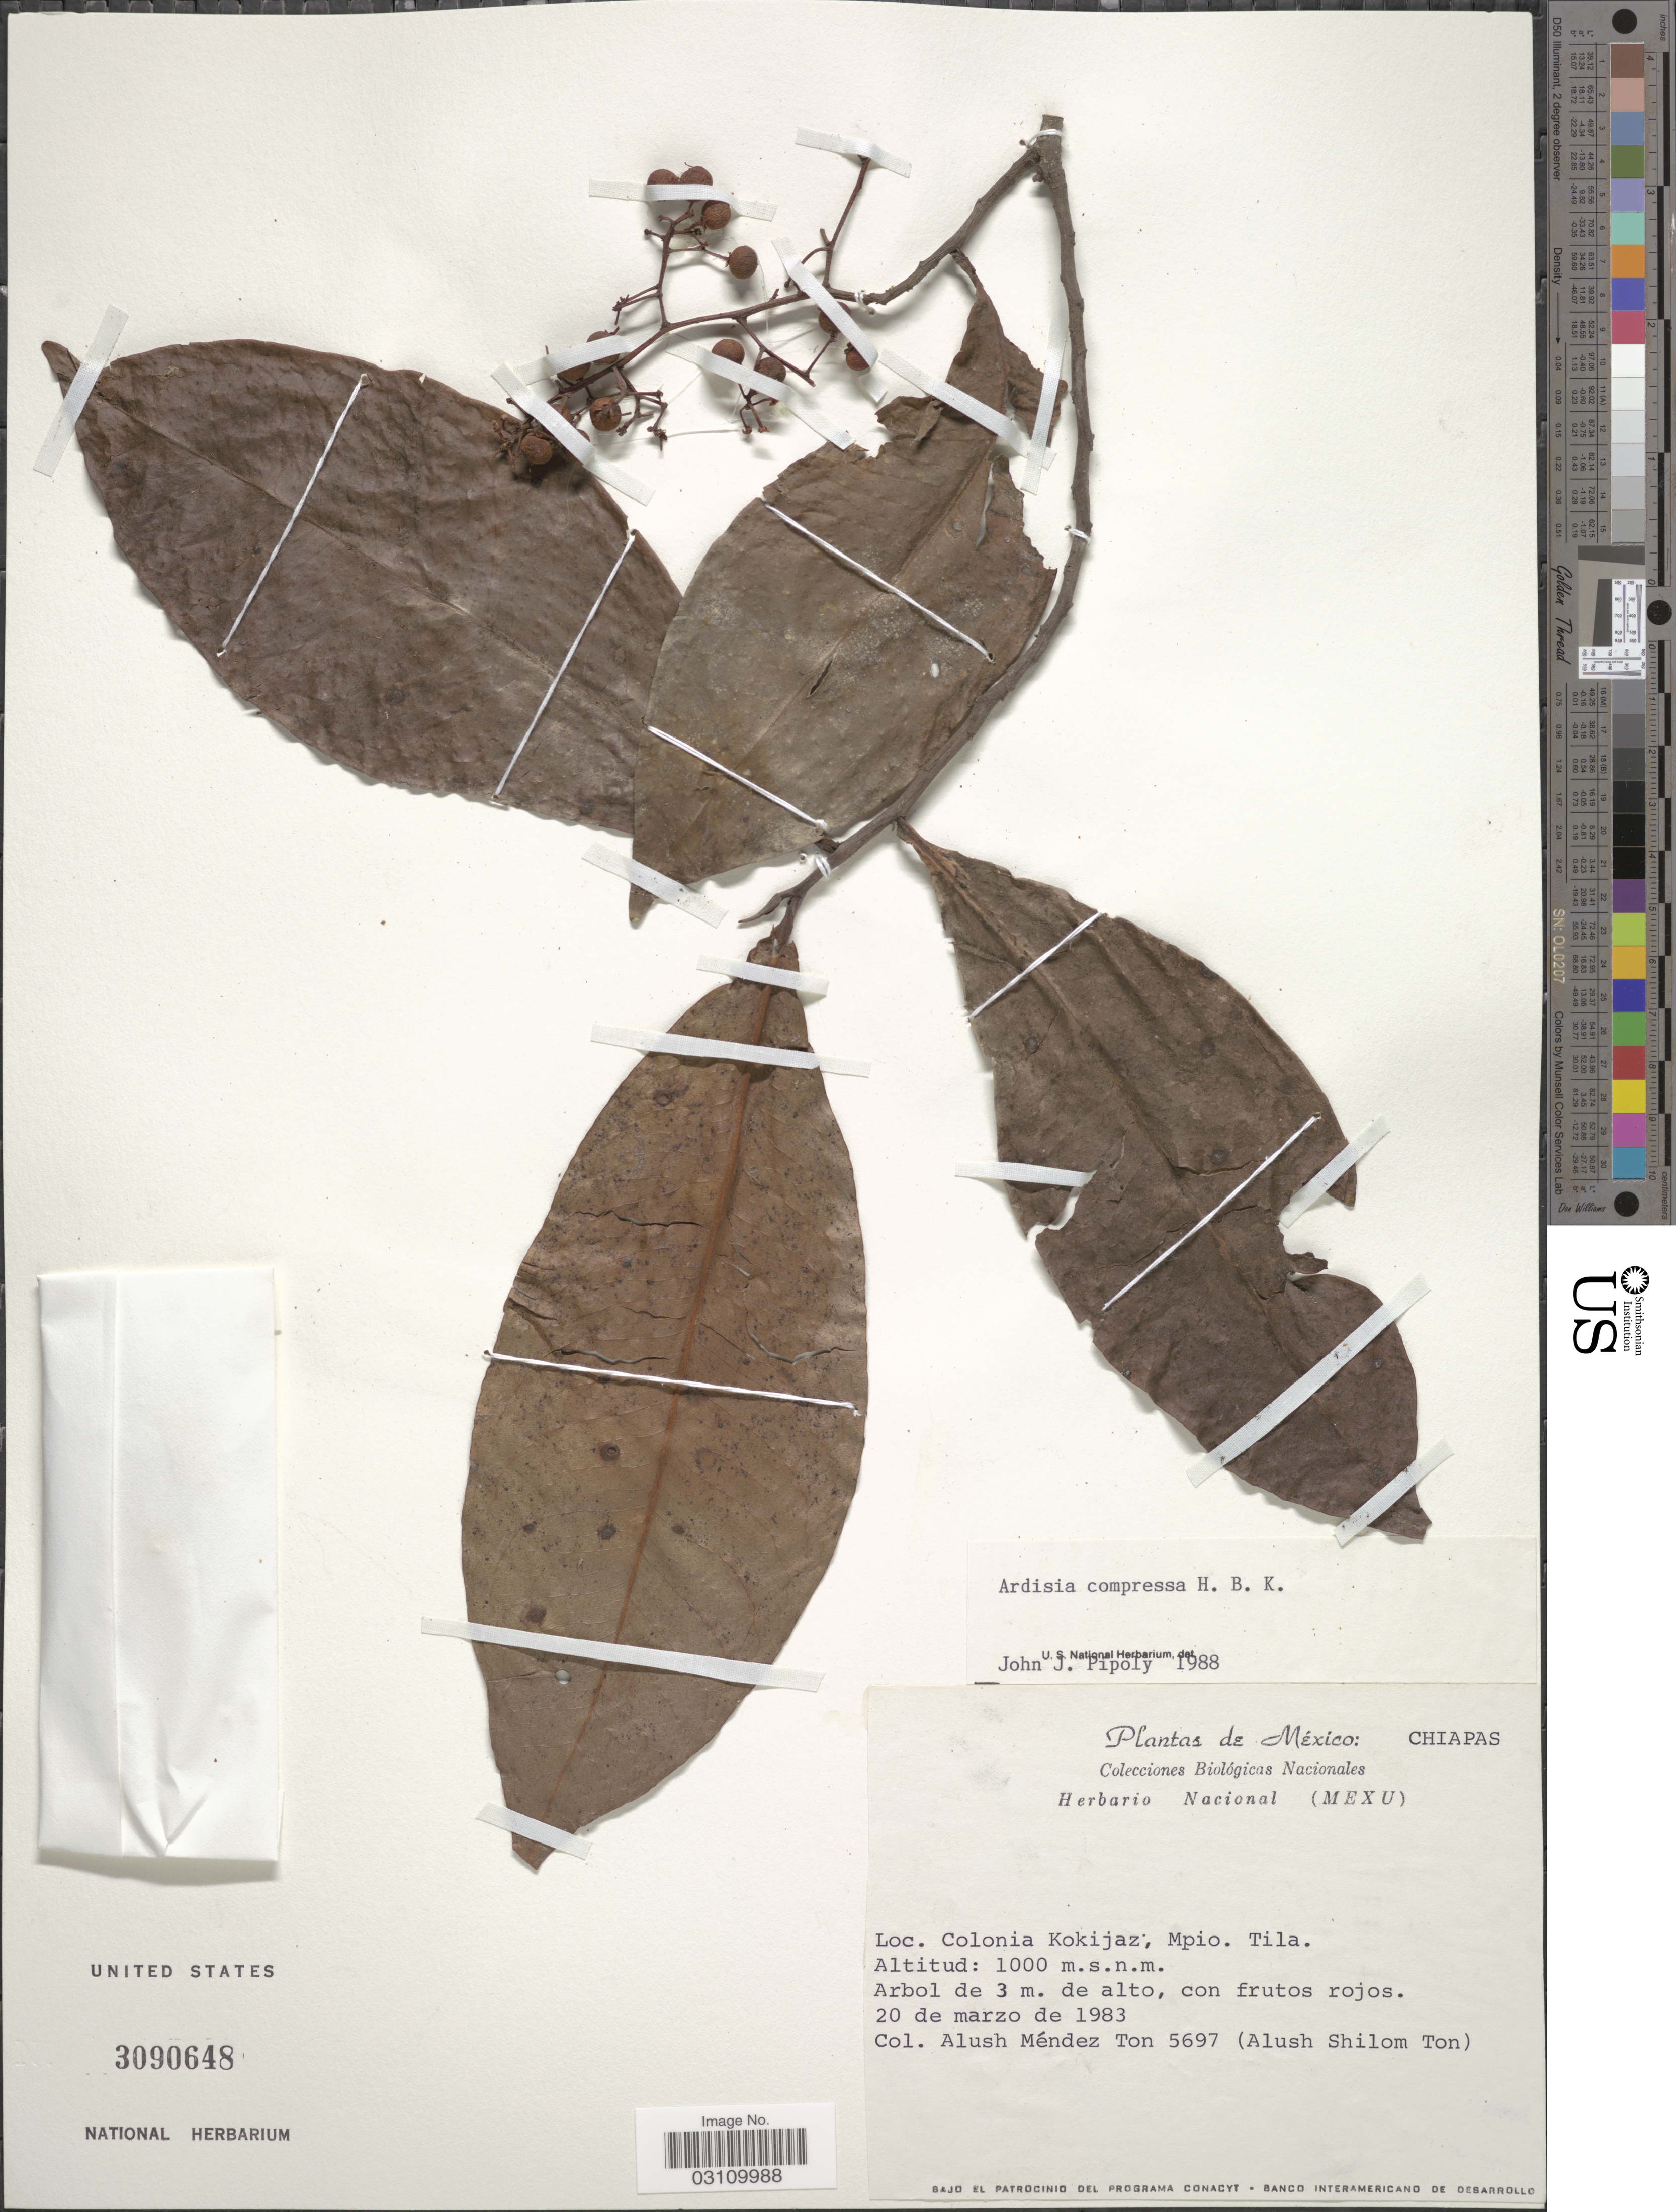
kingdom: Plantae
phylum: Tracheophyta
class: Magnoliopsida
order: Ericales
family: Primulaceae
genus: Ardisia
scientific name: Ardisia compressa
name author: Kunth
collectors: A. Méndez Ton & A. S. Ton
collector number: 5697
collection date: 1983-03-20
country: Mexico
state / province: Chiapas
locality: Colonia Kokijaz, Mpio. Tila.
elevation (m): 1000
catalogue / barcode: US 3090648